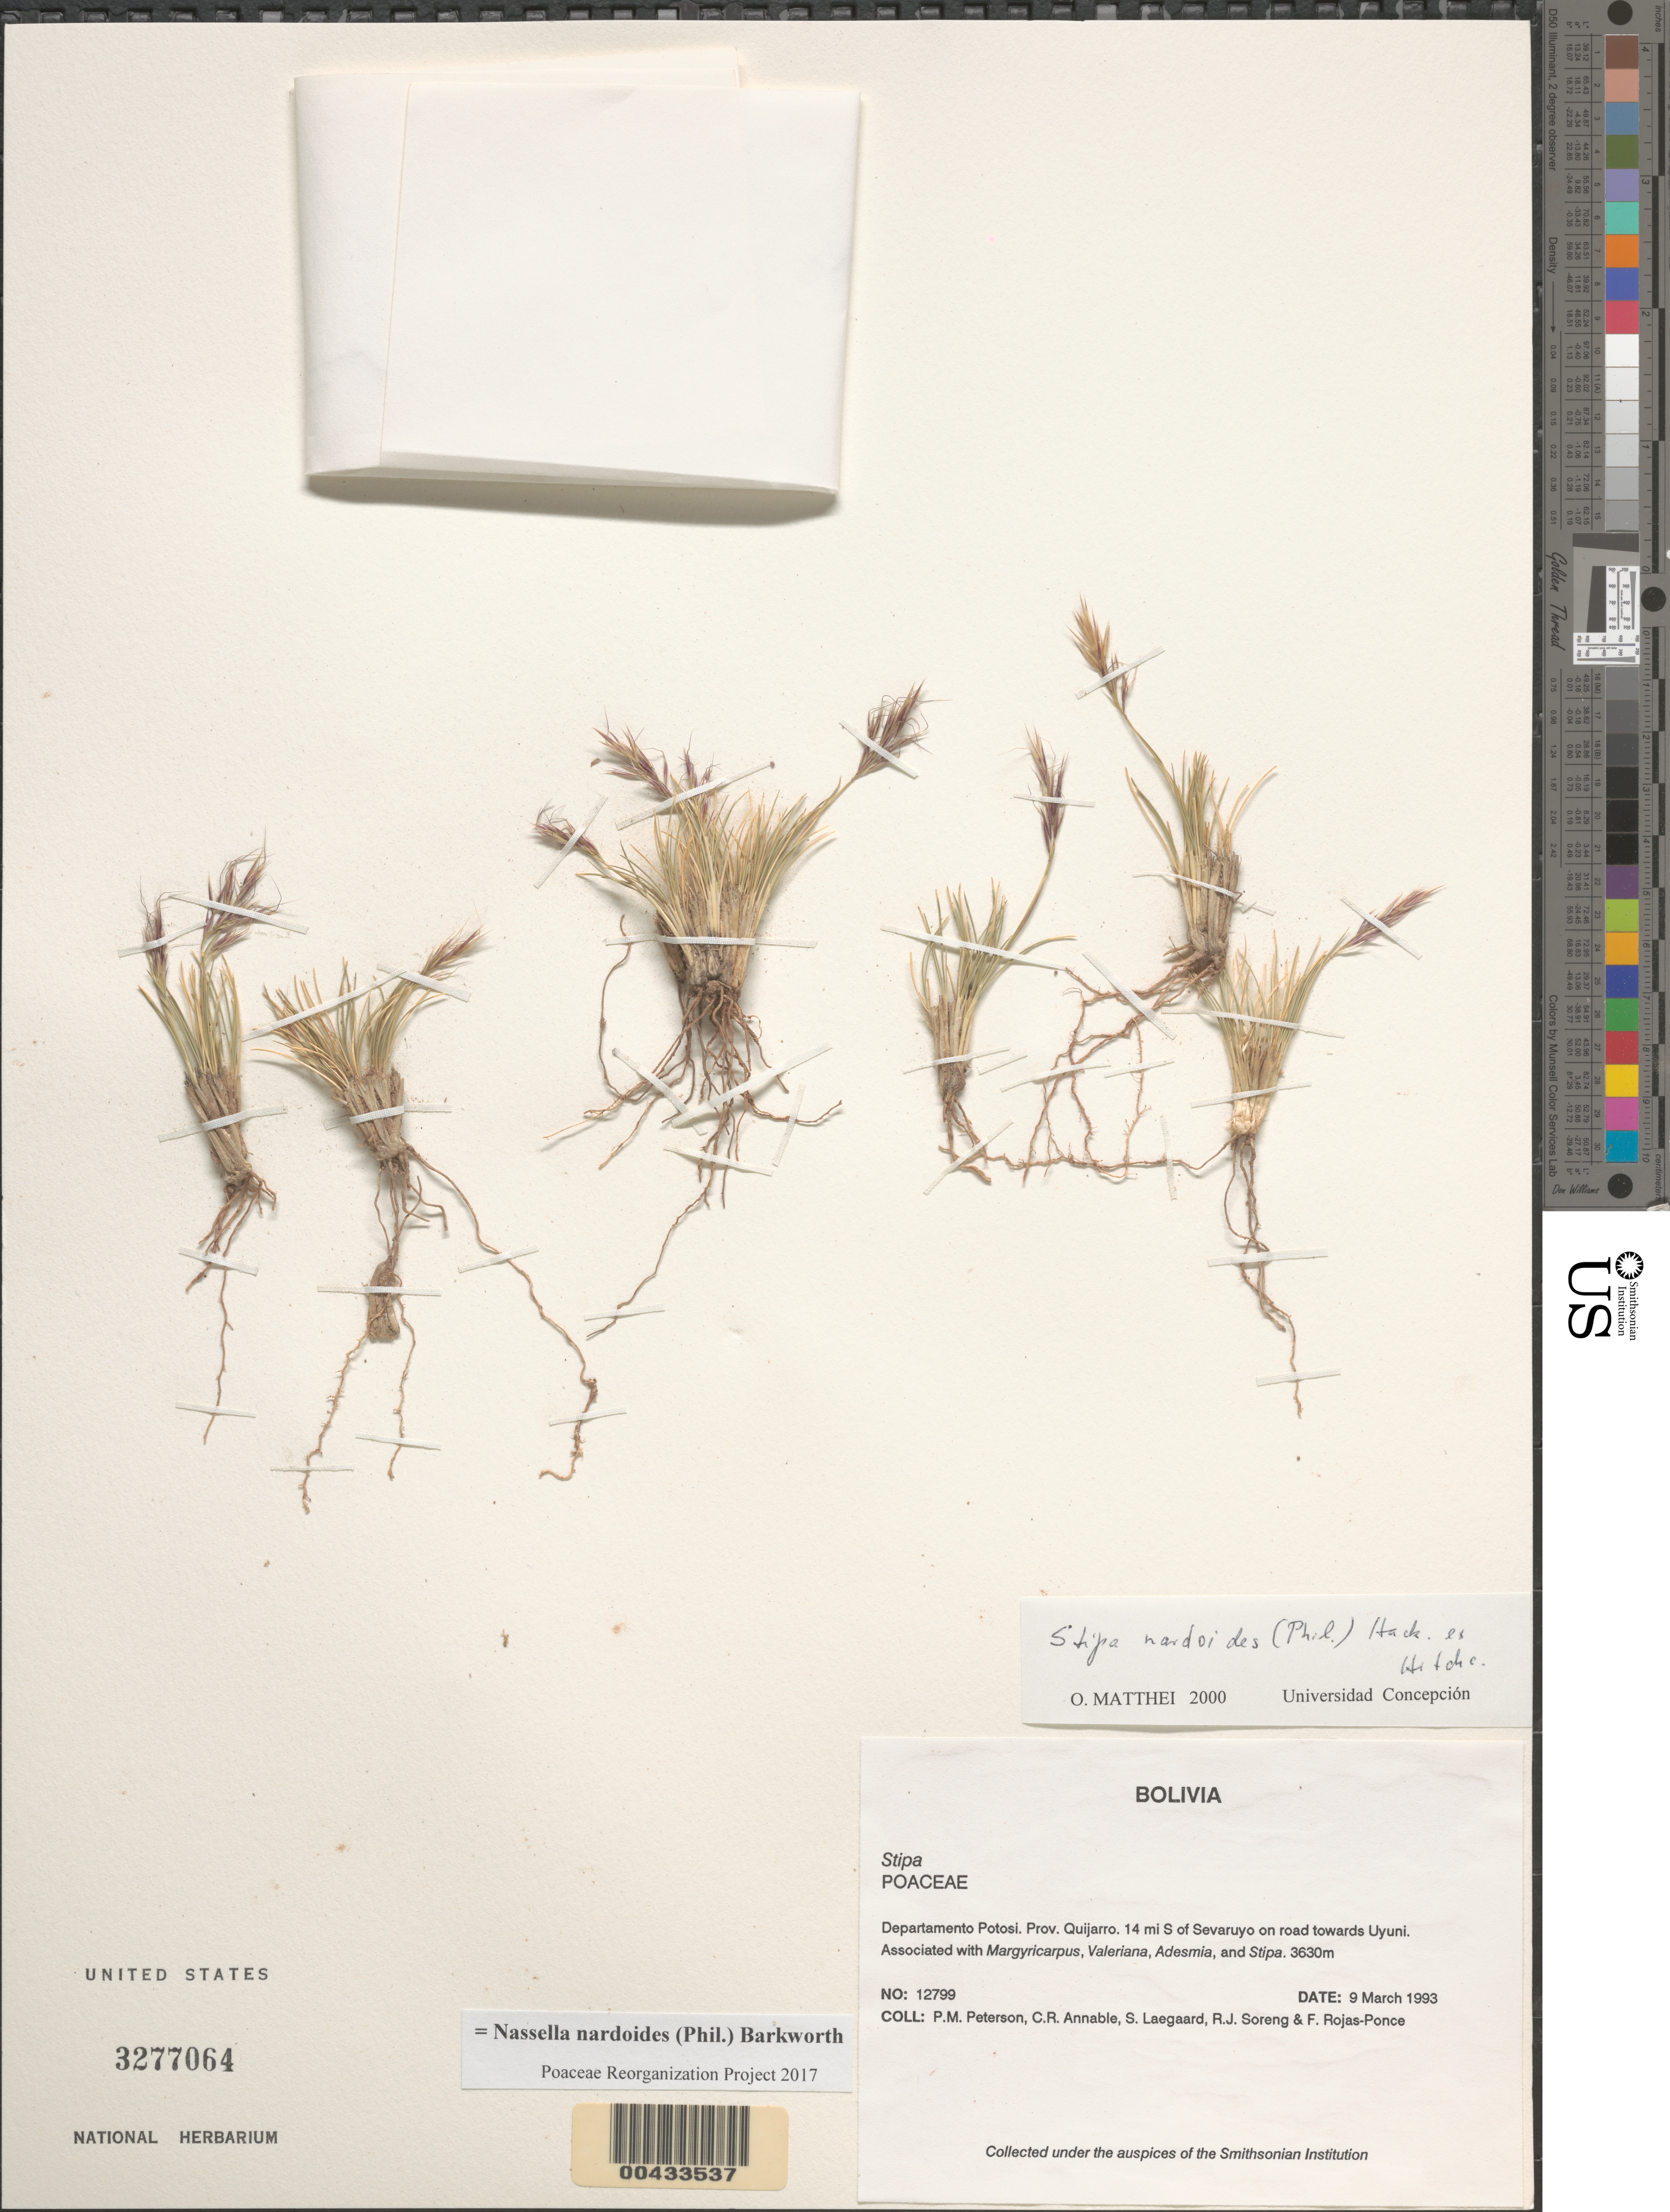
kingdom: Plantae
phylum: Tracheophyta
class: Liliopsida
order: Poales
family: Poaceae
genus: Nassella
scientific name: Nassella nardoides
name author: (Phil.) Barkworth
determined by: Poaceae Reorganization Project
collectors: P. M. Peterson, C. R. Annable, S. Lægaard, R. J. Soreng & F. Rojas-Ponce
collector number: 12799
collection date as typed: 09 Mar 1993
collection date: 1993-03-09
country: Bolivia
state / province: Potosí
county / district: Quijarro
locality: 14 mi S of Sevaruyo on road towards Uyuni.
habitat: Associated with Margyricarpus, Valeriana, Adesmia, and Stipa.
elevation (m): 3630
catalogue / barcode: US 3277064